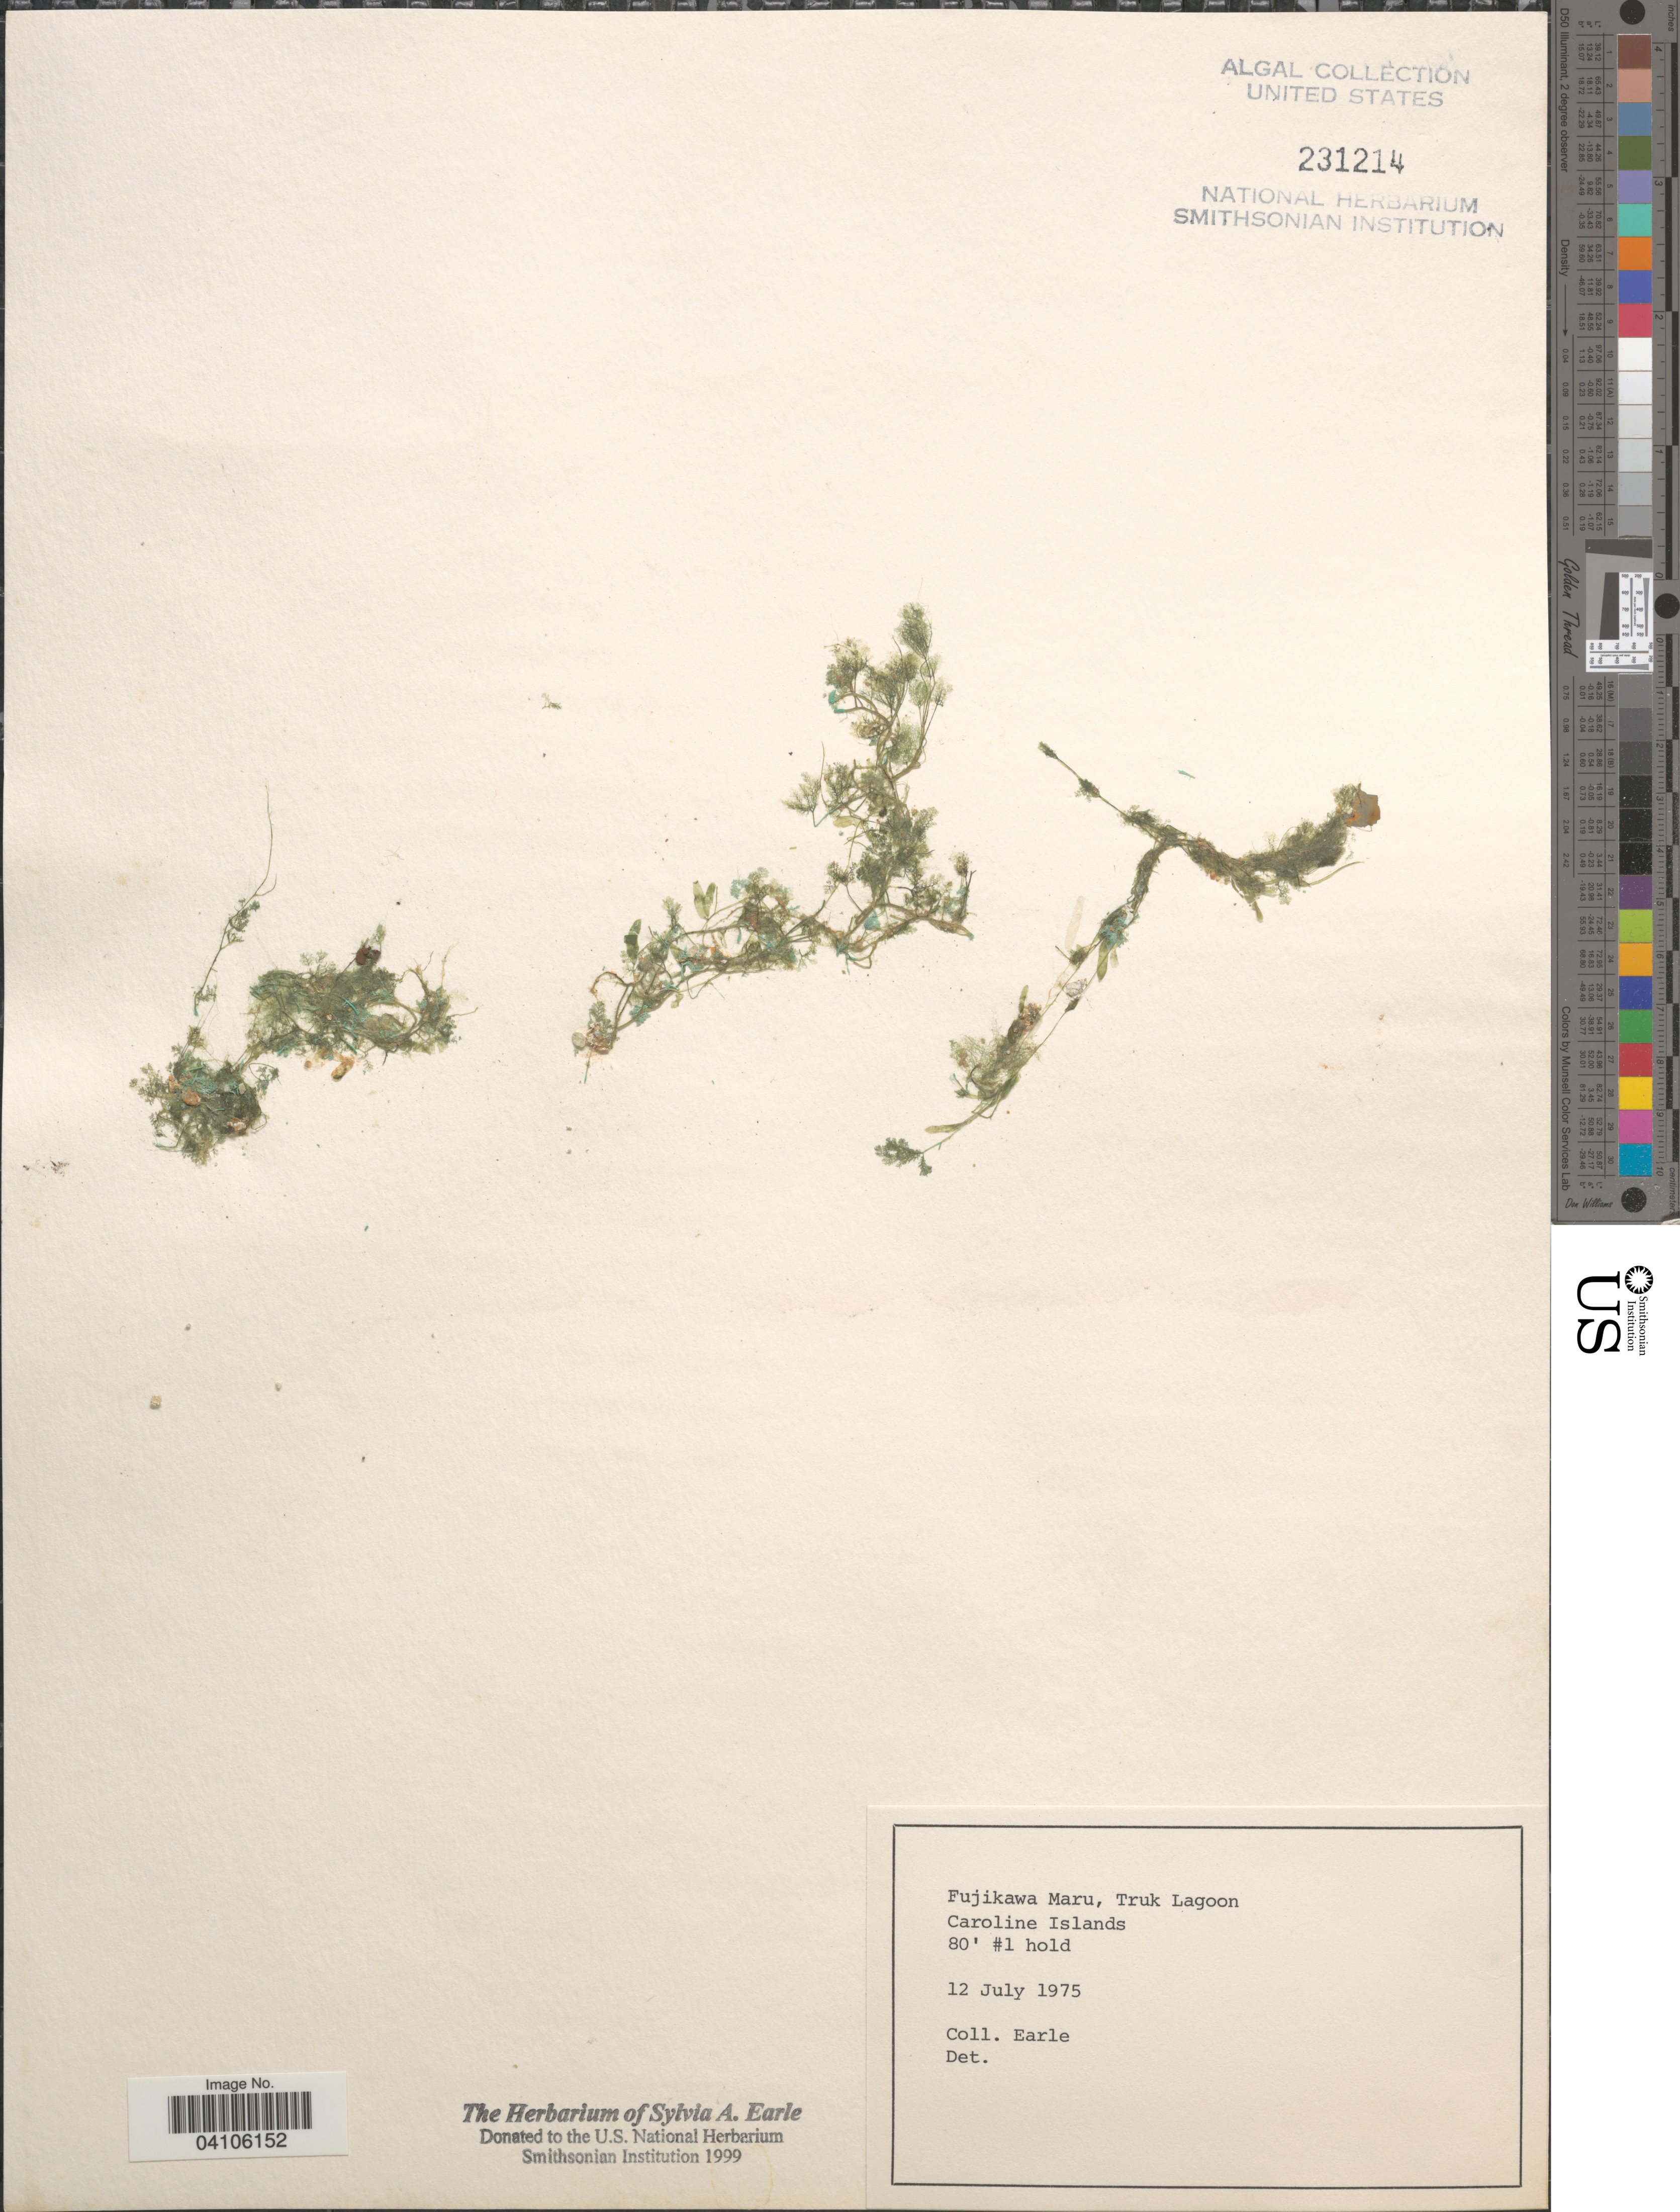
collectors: S. A. Earle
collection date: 1975-07-12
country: Micronesia, Federated States of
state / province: Truk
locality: Fujikawa Maru, Truk Lagoon. Caroline Islands. #1 hold.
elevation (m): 24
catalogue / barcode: US 231214